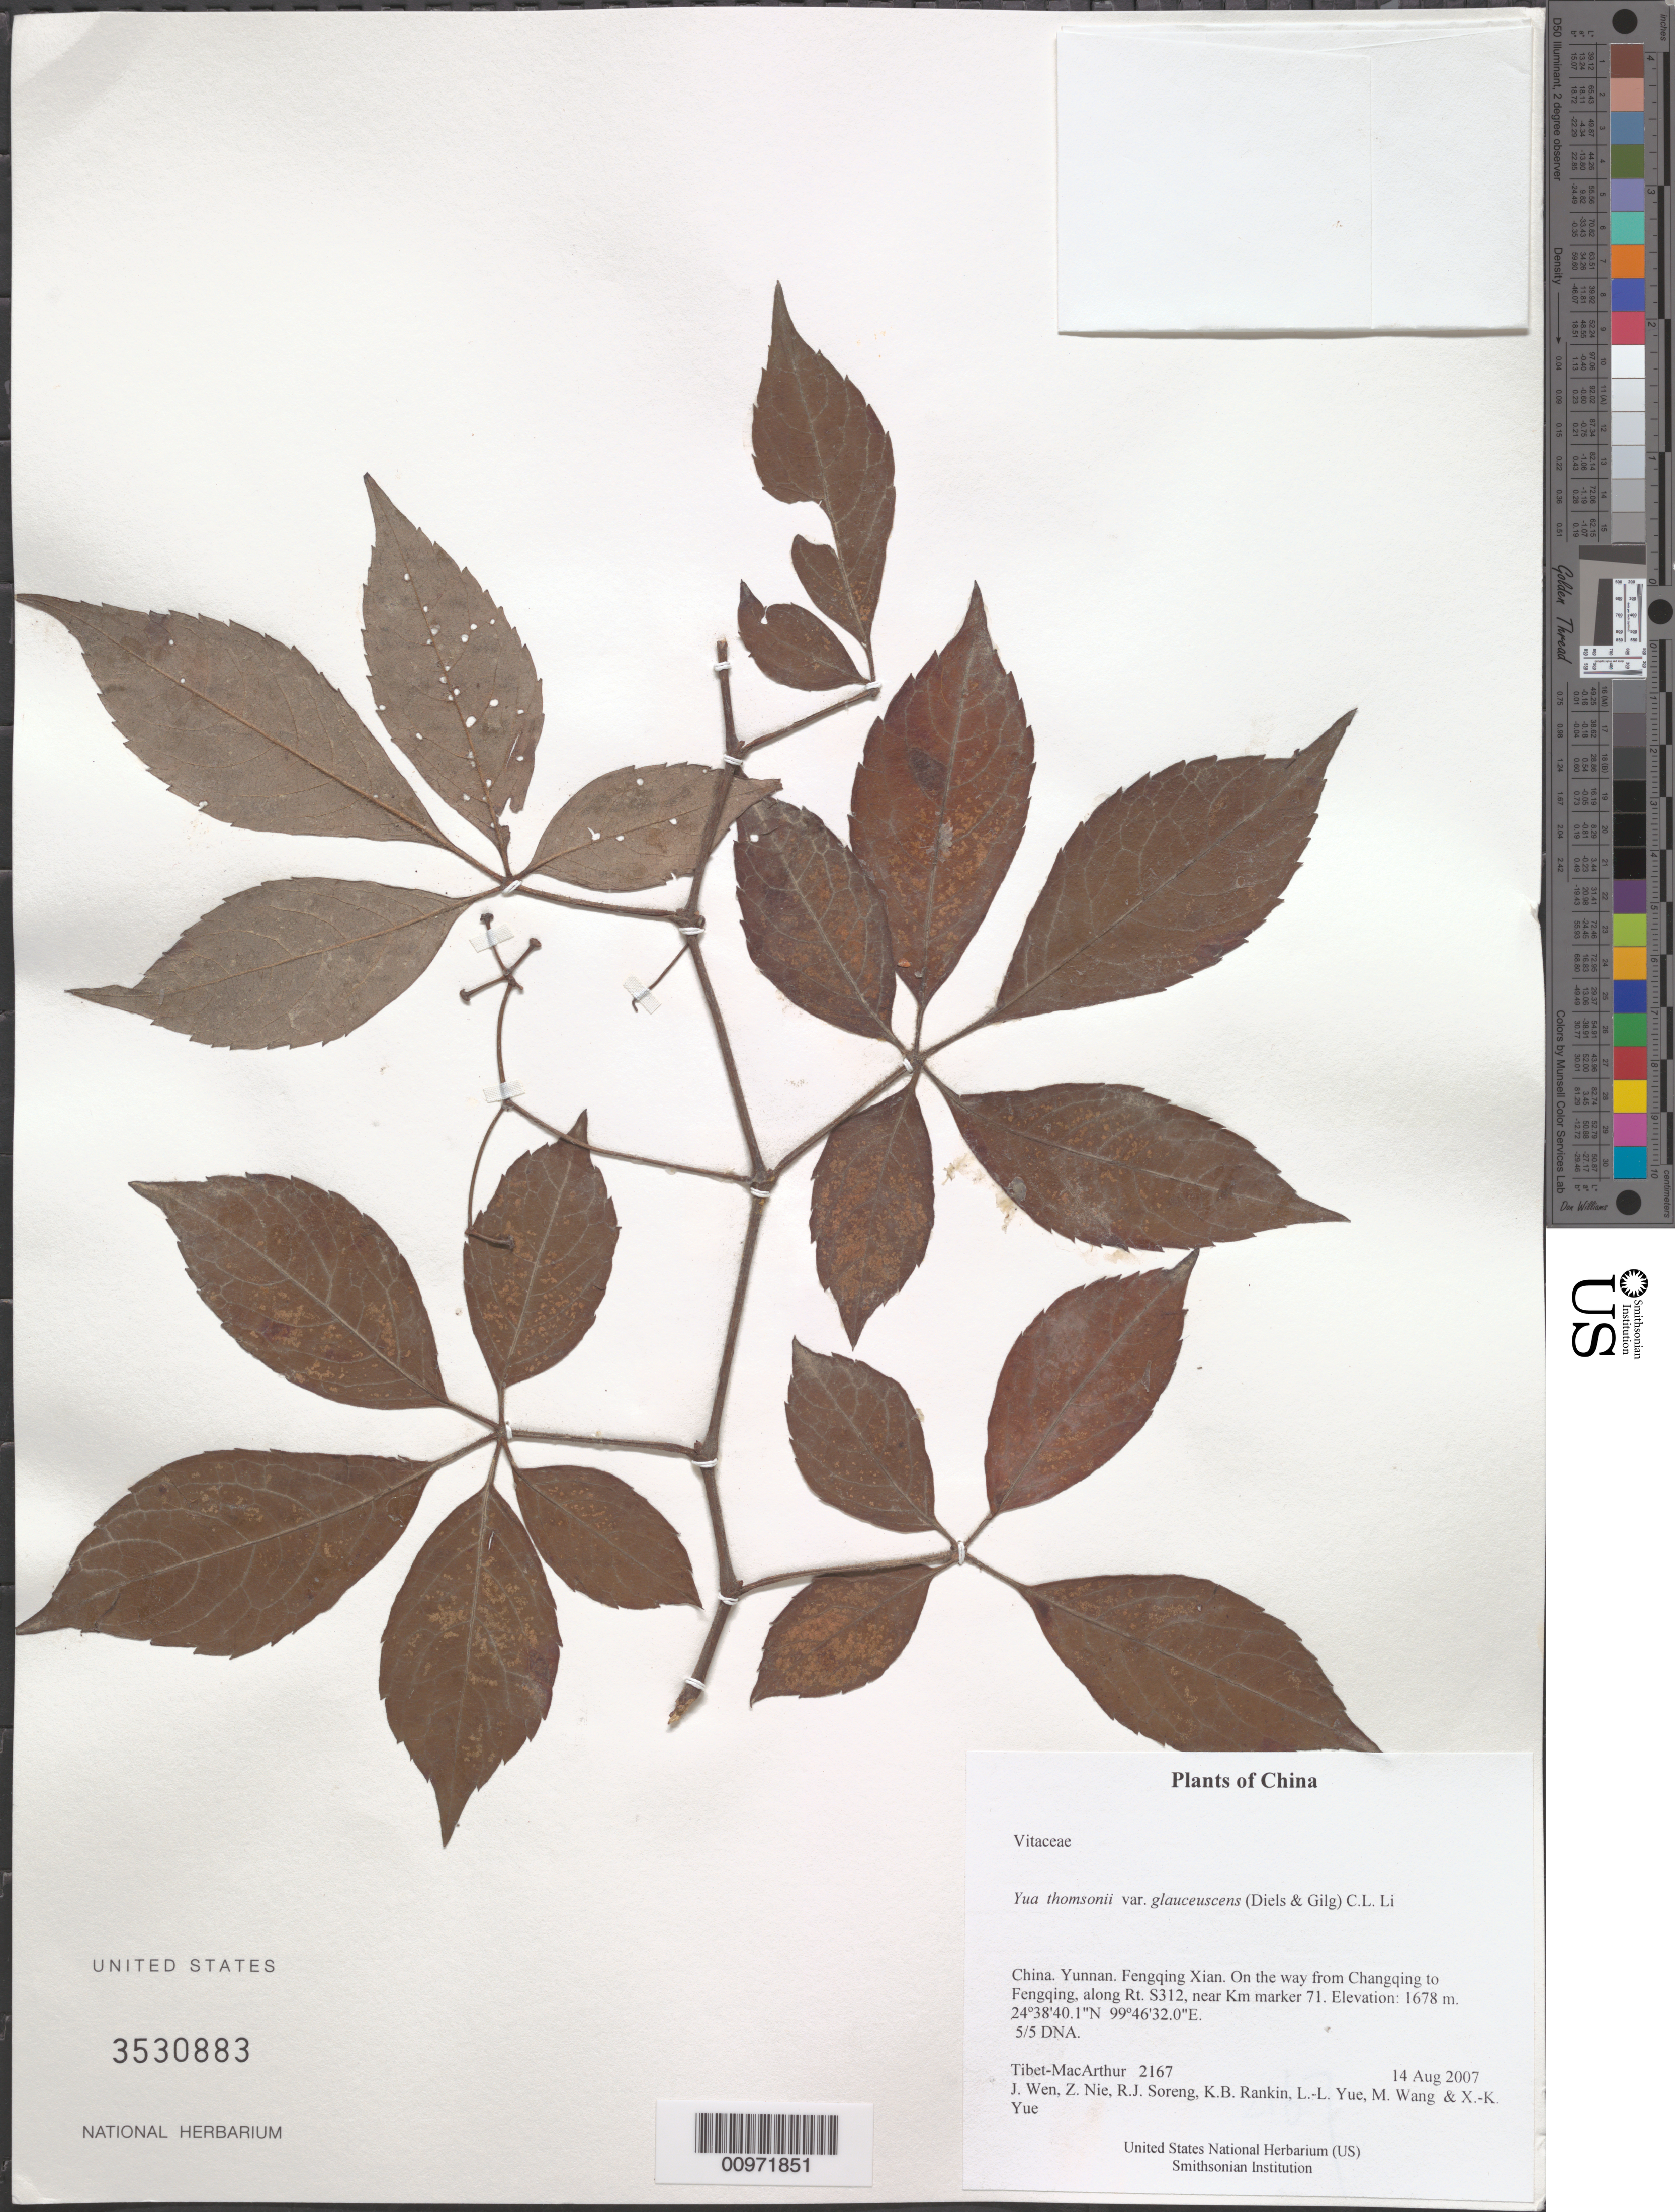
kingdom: Plantae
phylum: Tracheophyta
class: Magnoliopsida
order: Vitales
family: Vitaceae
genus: Yua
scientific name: Yua thomsonii var. glaucescens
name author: (Diels & Gilg) C.L. Li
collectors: Tibet-MacArthur, J. Wen, Z. Nie, R. J. Soreng, K. Rankin, L. Yue, M. Wang & X. Yue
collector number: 2167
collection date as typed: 14 Aug 2007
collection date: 2007-08-14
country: China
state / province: Yunnan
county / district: Fengqing Xian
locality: On the way from Changqing to Fengqing, along Rt. S312, near Km marker 71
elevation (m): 1678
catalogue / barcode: US 3530883